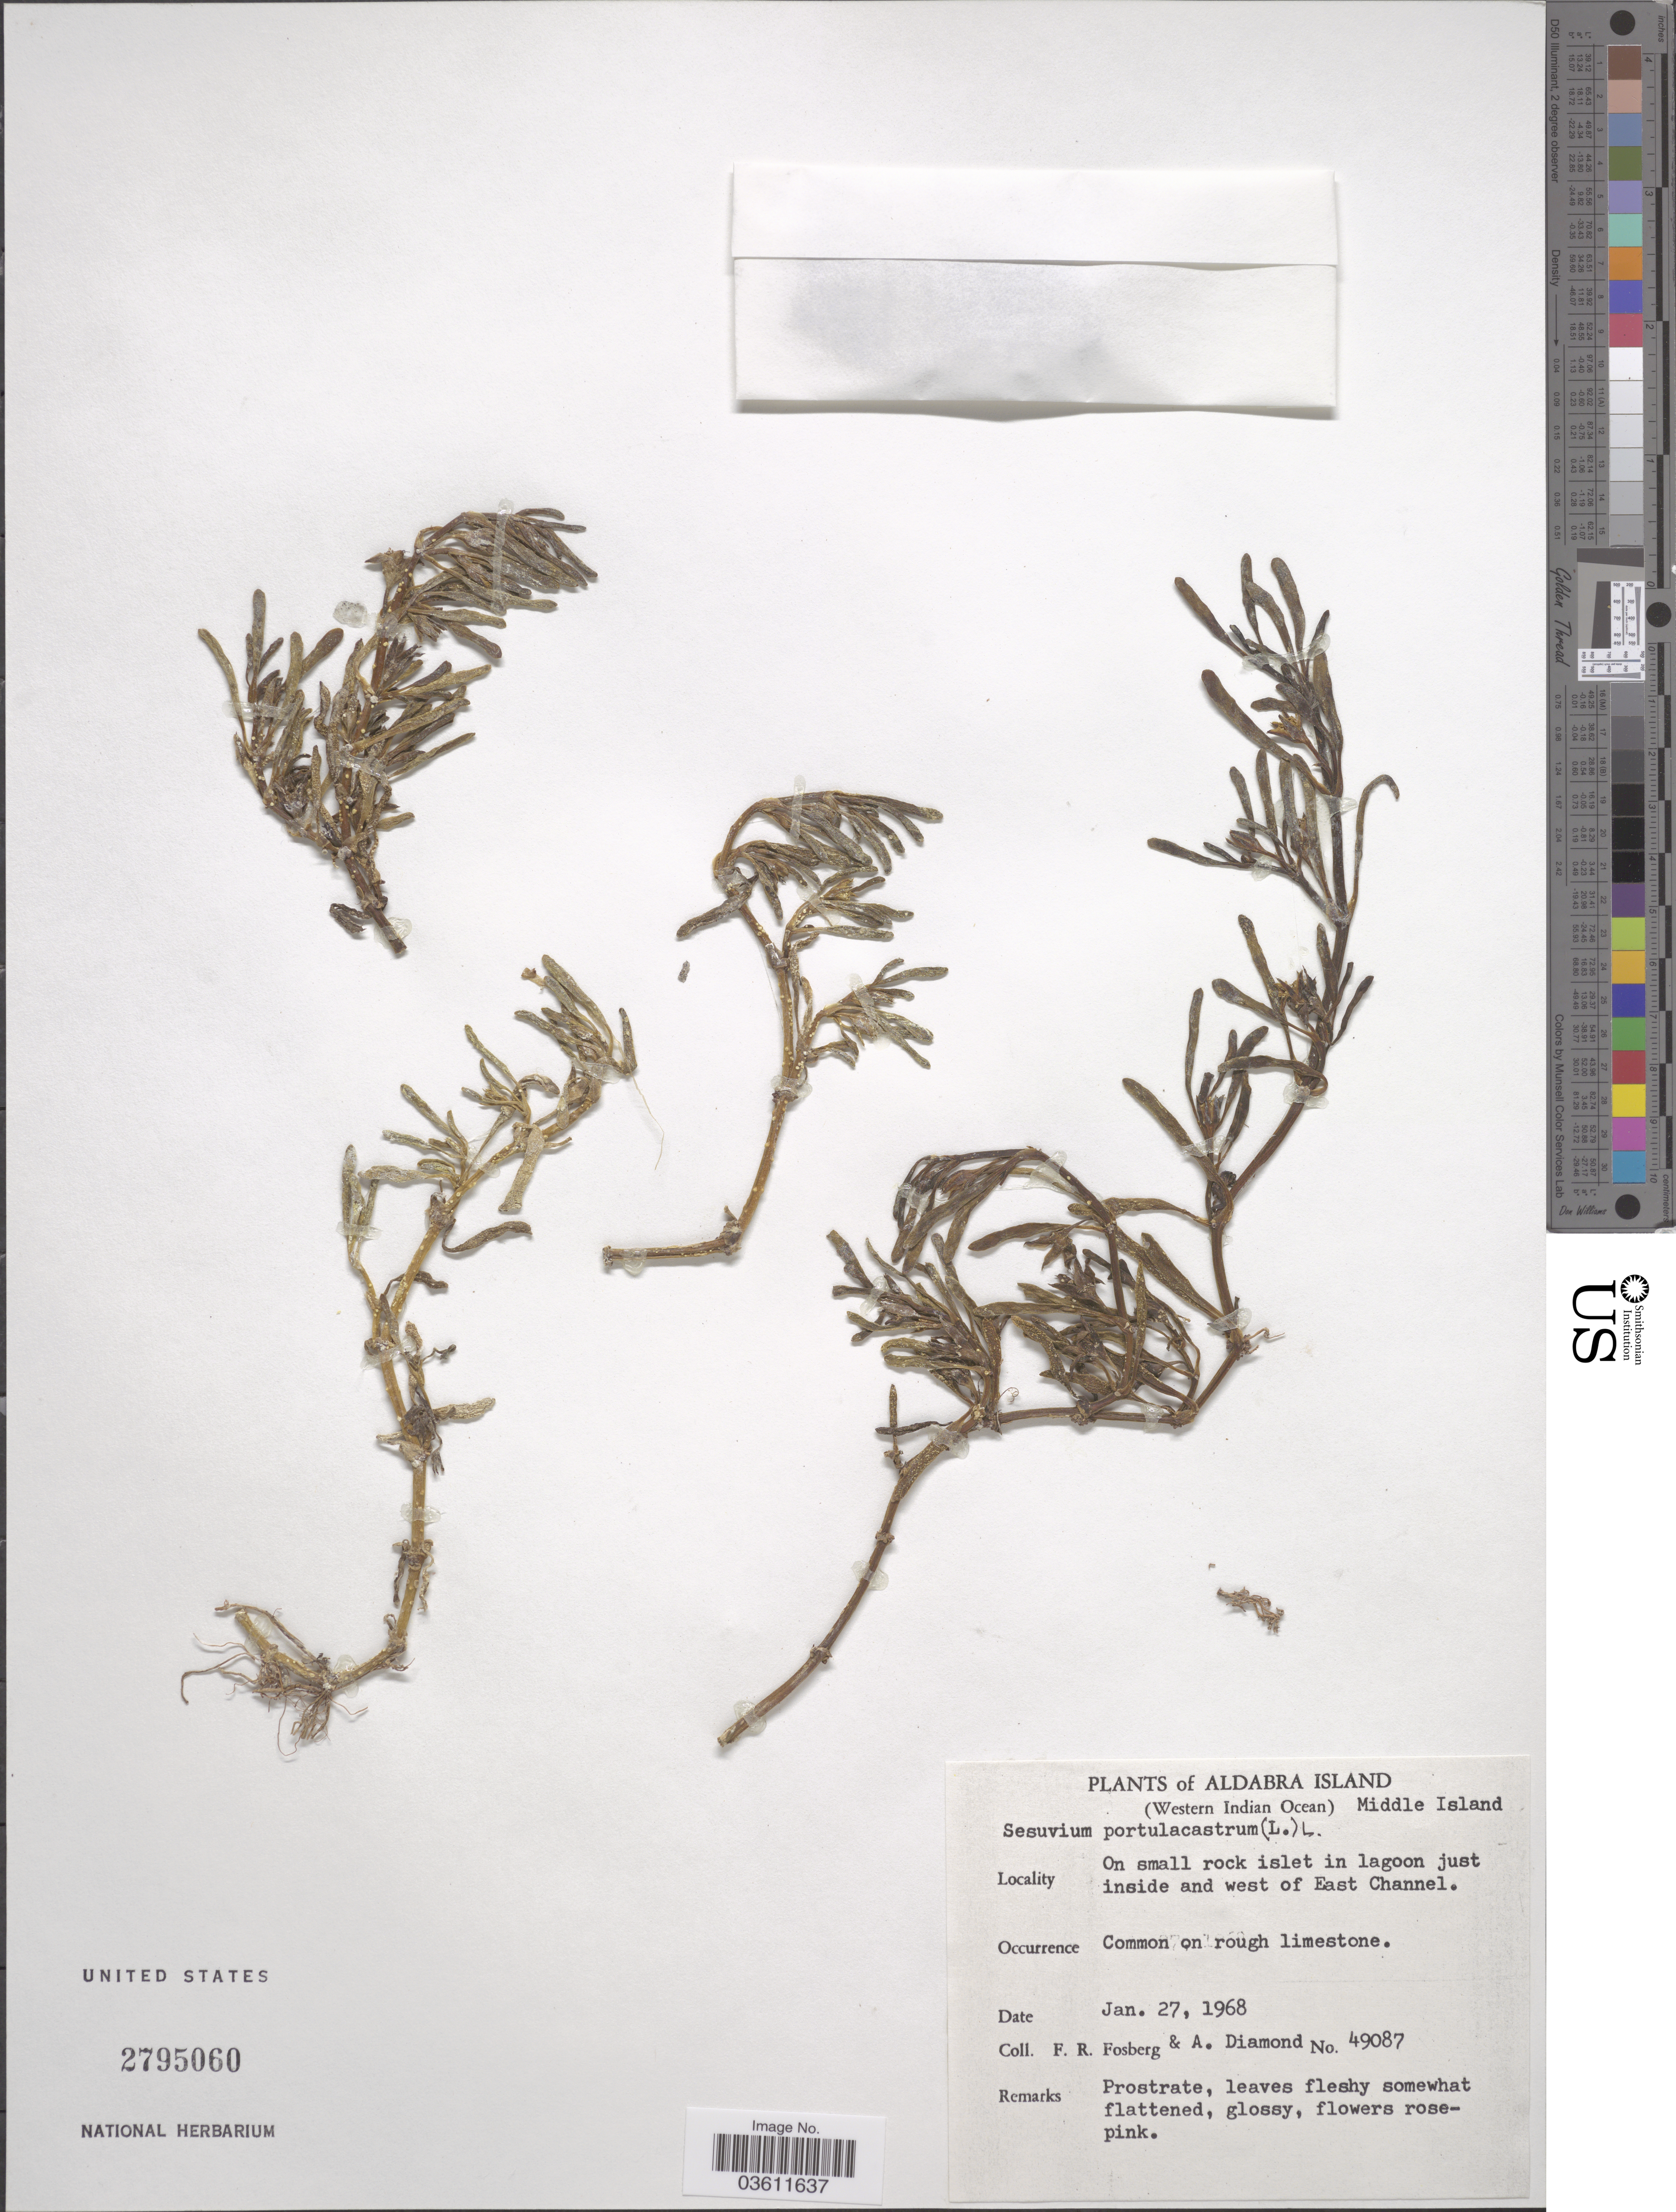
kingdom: Plantae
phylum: Tracheophyta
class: Magnoliopsida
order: Caryophyllales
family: Aizoaceae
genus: Sesuvium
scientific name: Sesuvium portulacastrum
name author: (L.) L.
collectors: F. R. Fosberg & A. Diamond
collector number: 49087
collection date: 1968-01-27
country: Seychelles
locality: Aldabra Island. (Western Indian Ocean) Middle Island. On small rock islet in lagoon just inside and west of East Channel.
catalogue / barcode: US 2795060